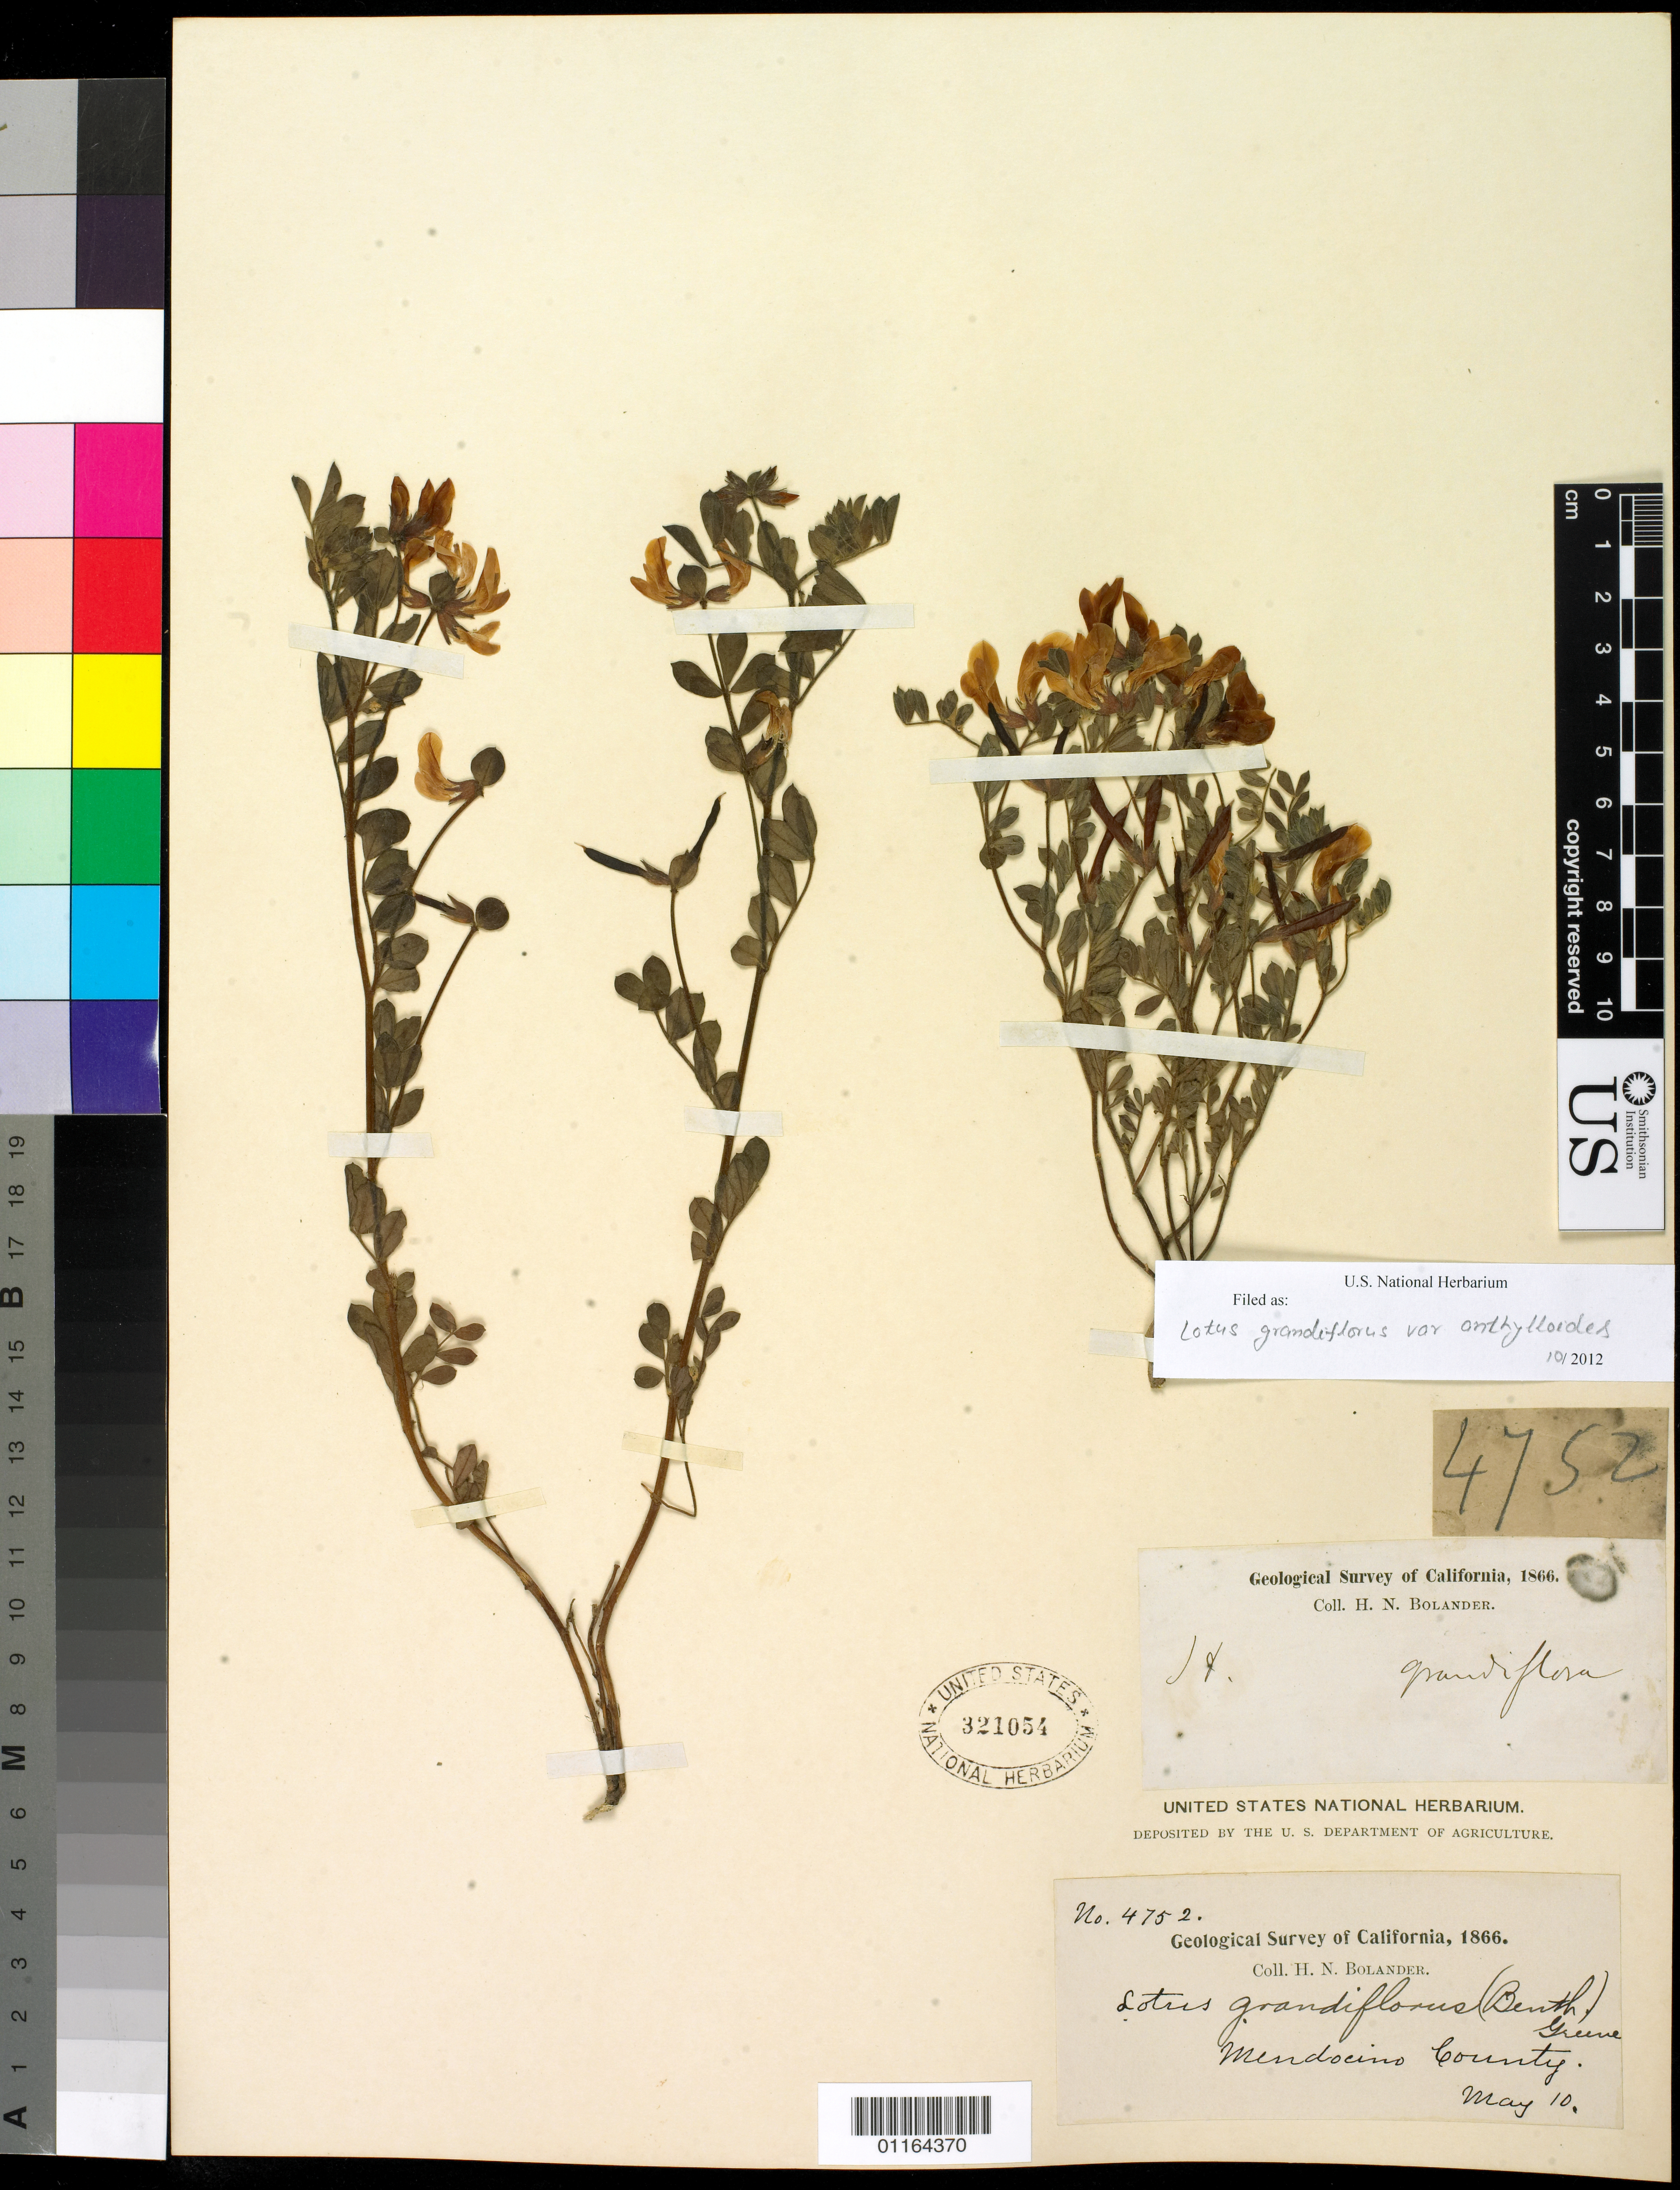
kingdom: Plantae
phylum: Tracheophyta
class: Magnoliopsida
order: Fabales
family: Fabaceae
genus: Ottleya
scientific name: Ottleya grandiflora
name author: (Benth.) D.D. Sokoloff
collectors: H. Bolander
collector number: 4752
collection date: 1866-05-10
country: United States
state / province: California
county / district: Mendocino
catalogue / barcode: US 321054